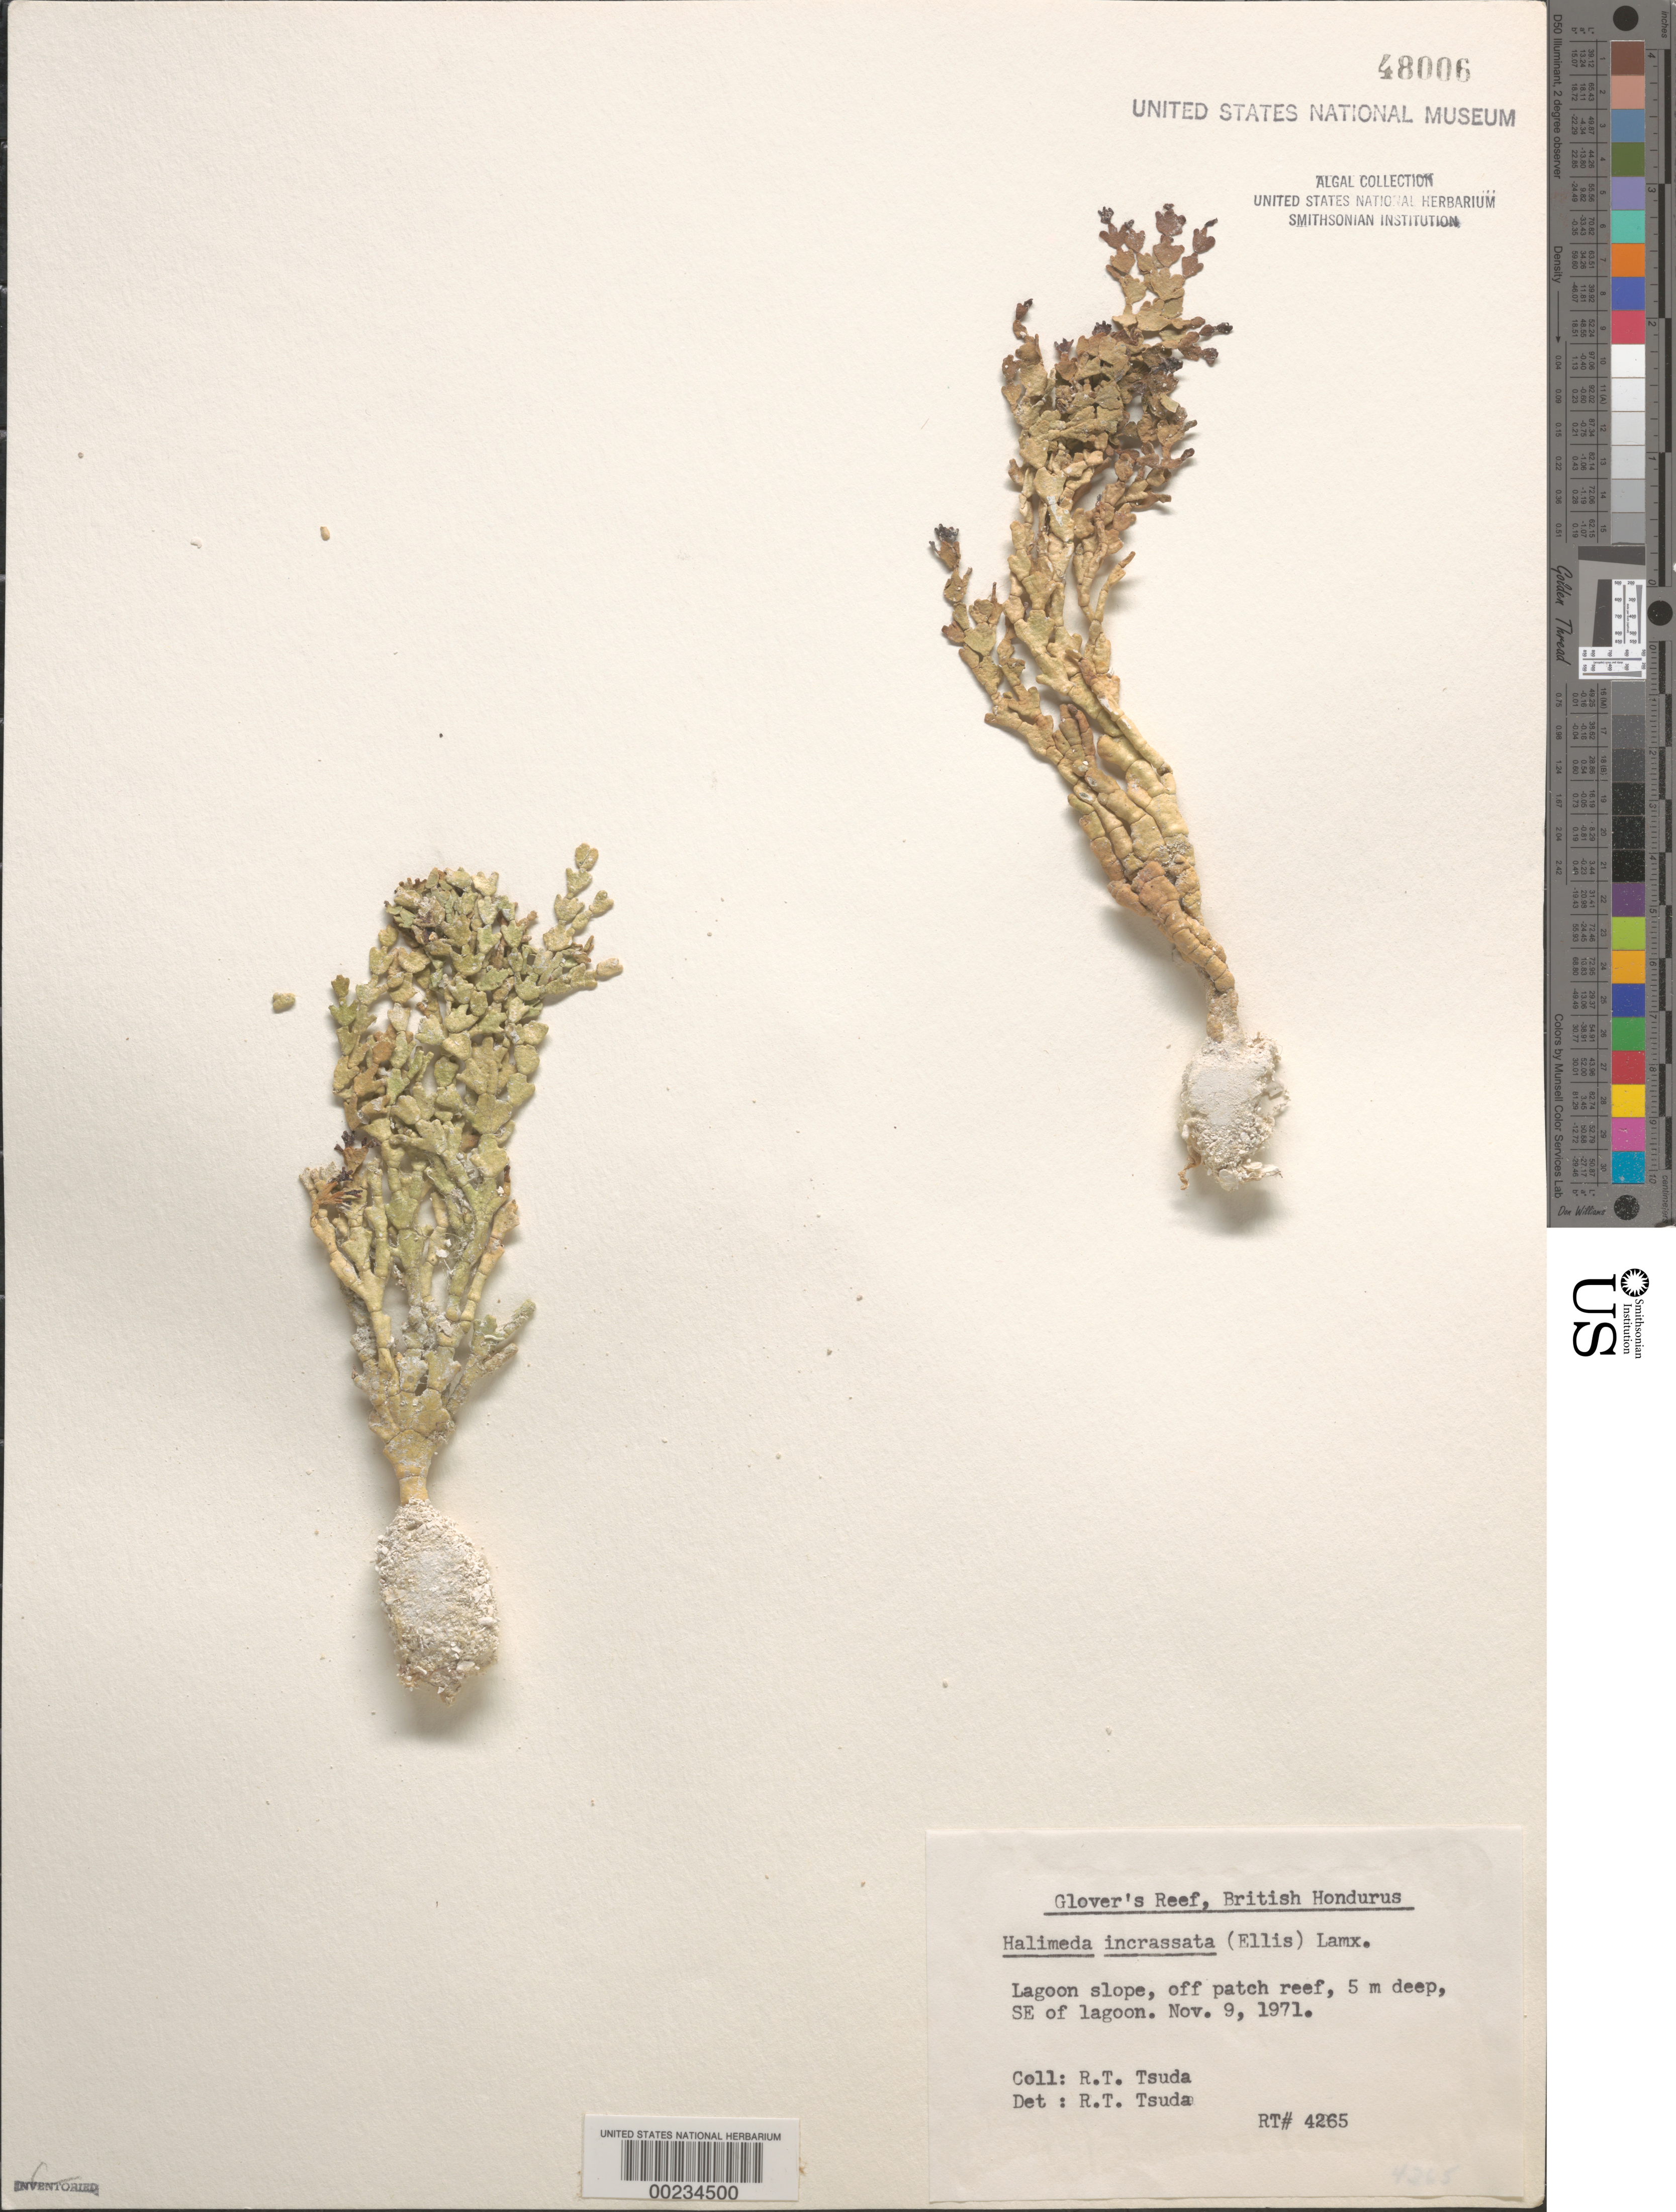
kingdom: Plantae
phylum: Chlorophyta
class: Ulvophyceae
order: Bryopsidales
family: Halimedaceae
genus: Halimeda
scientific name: Halimeda incrassata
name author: (J. Ellis) J.V.Lamouroux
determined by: Tsuda, R. T.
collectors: R. Tsuda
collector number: Rt 4265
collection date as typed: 09 Nov 1971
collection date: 1971-11-09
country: Belize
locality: Glover's Reef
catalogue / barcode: US 48006